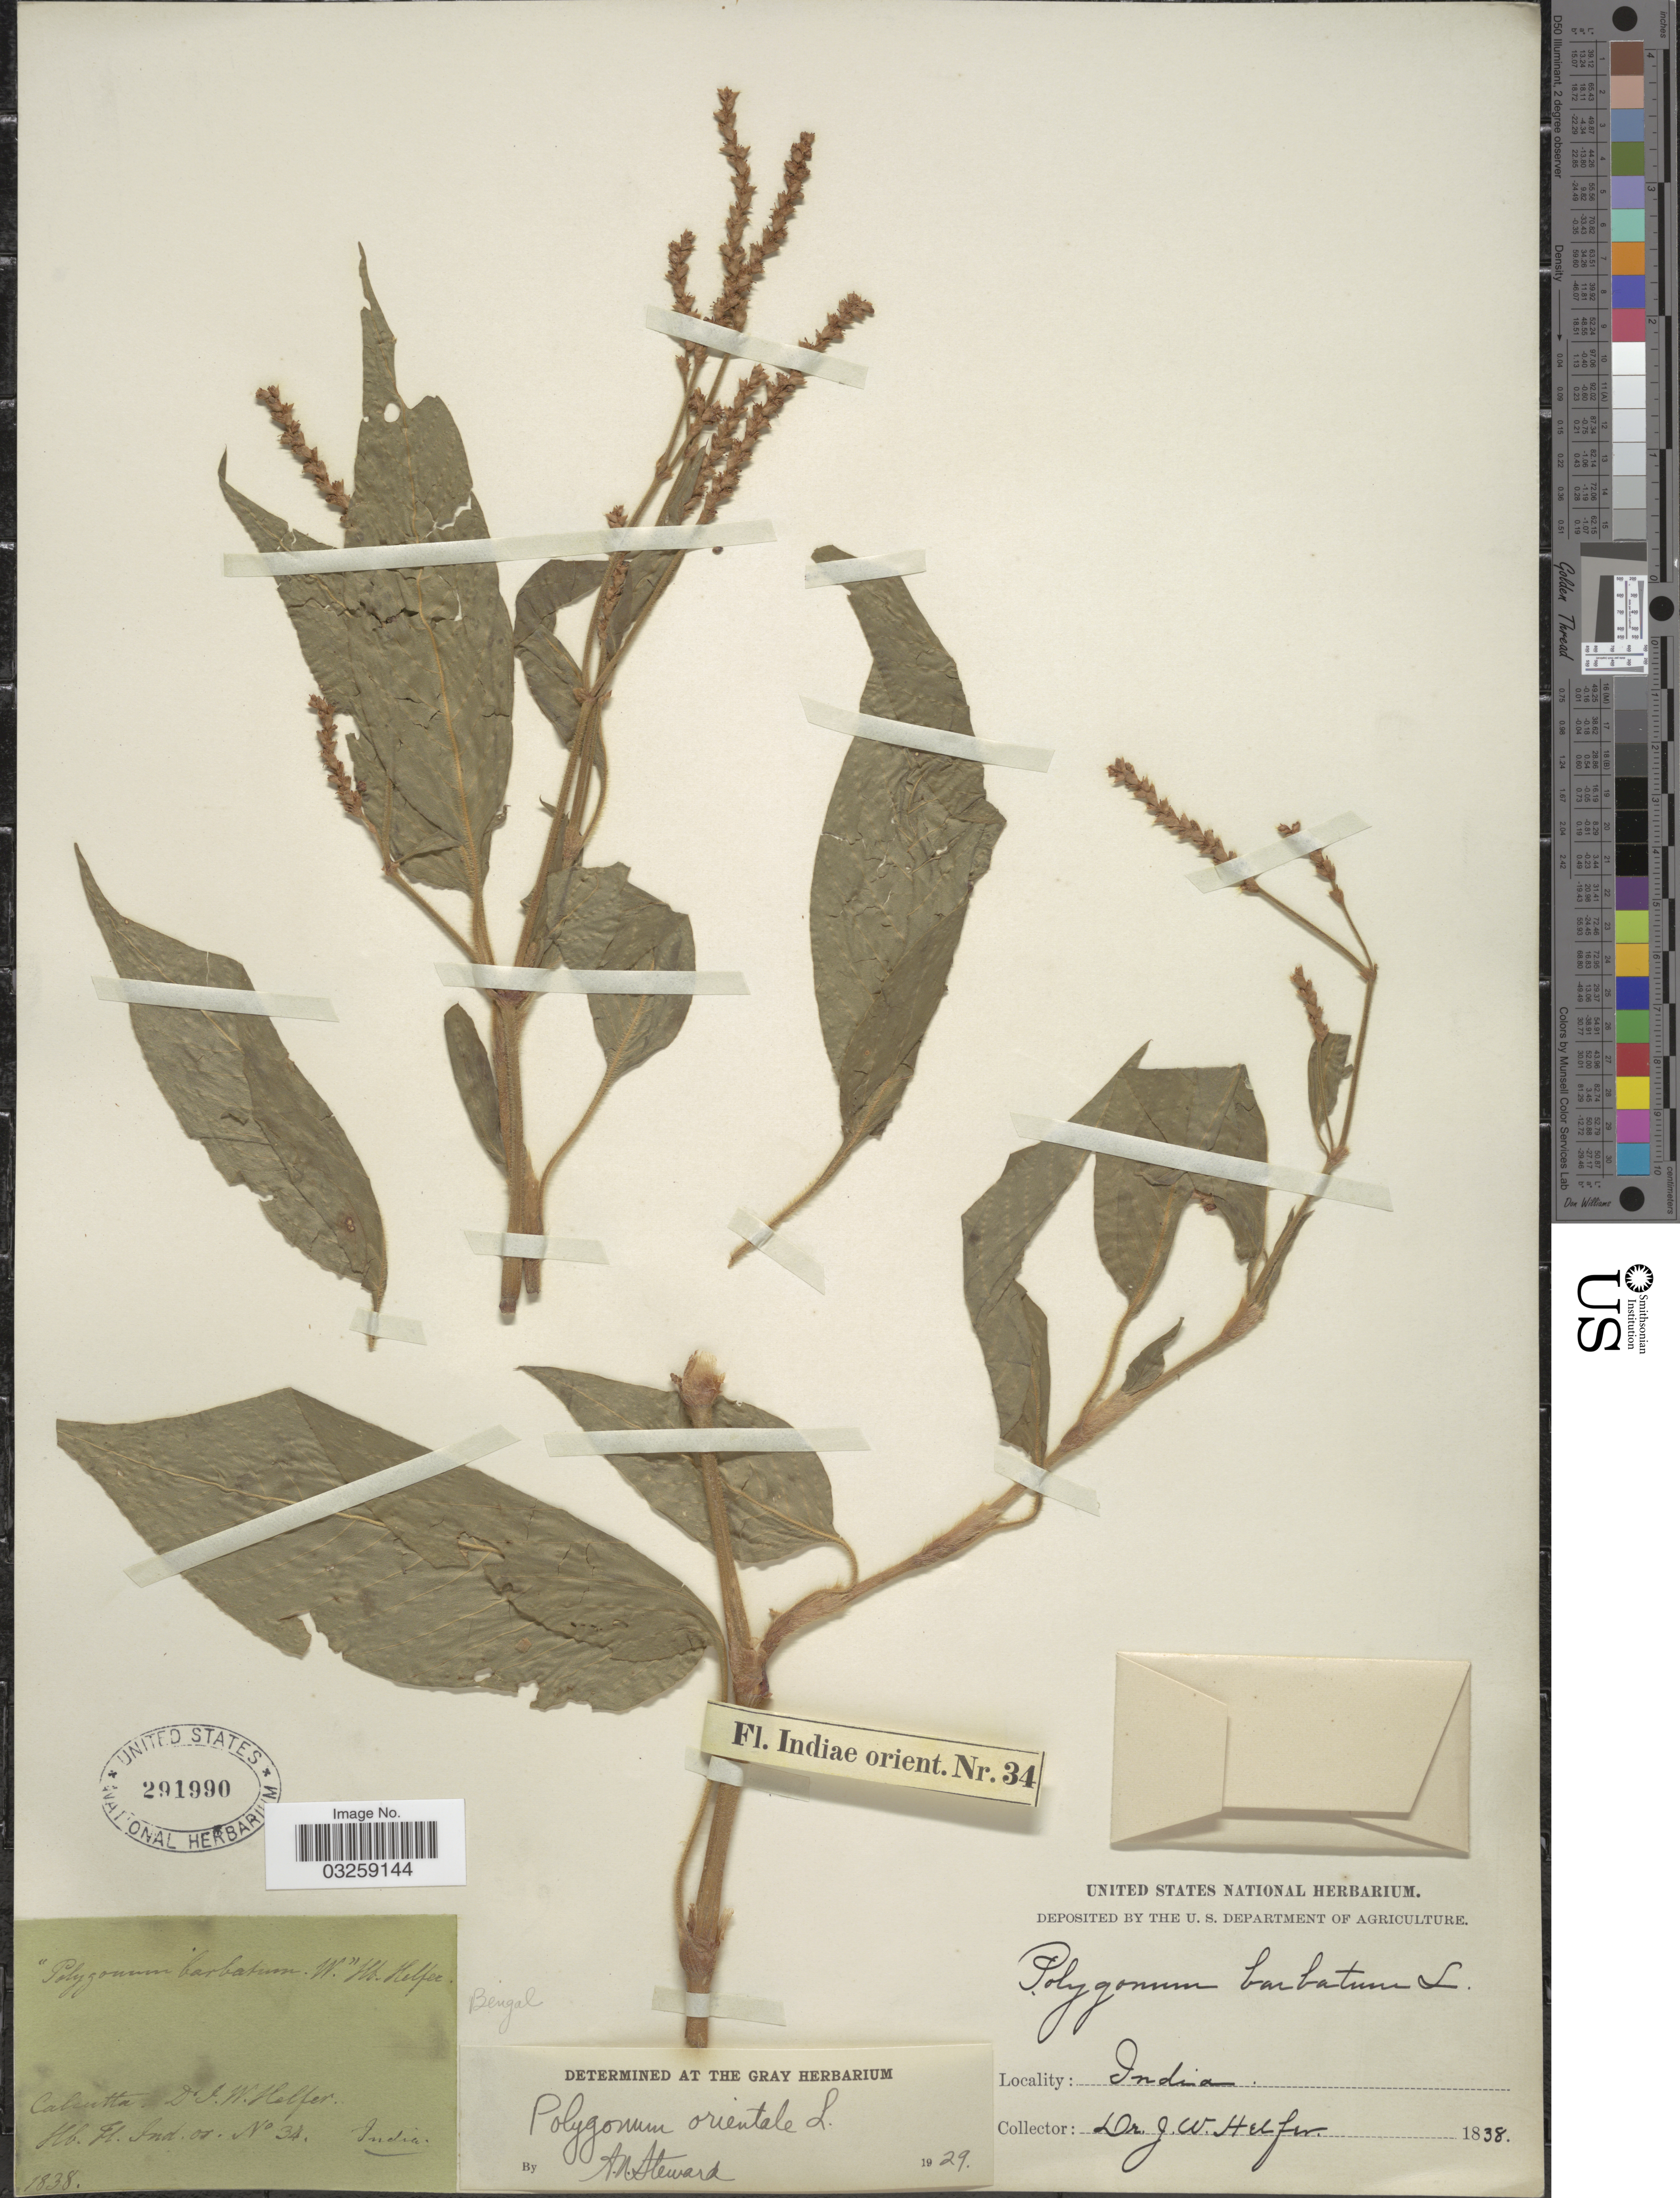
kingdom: Plantae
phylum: Tracheophyta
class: Magnoliopsida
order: Caryophyllales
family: Polygonaceae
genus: Polygonum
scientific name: Polygonum orientale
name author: L.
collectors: J. W. Helfer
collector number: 34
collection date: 1838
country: India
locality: Calcutta. Bengal.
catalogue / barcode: US 291990